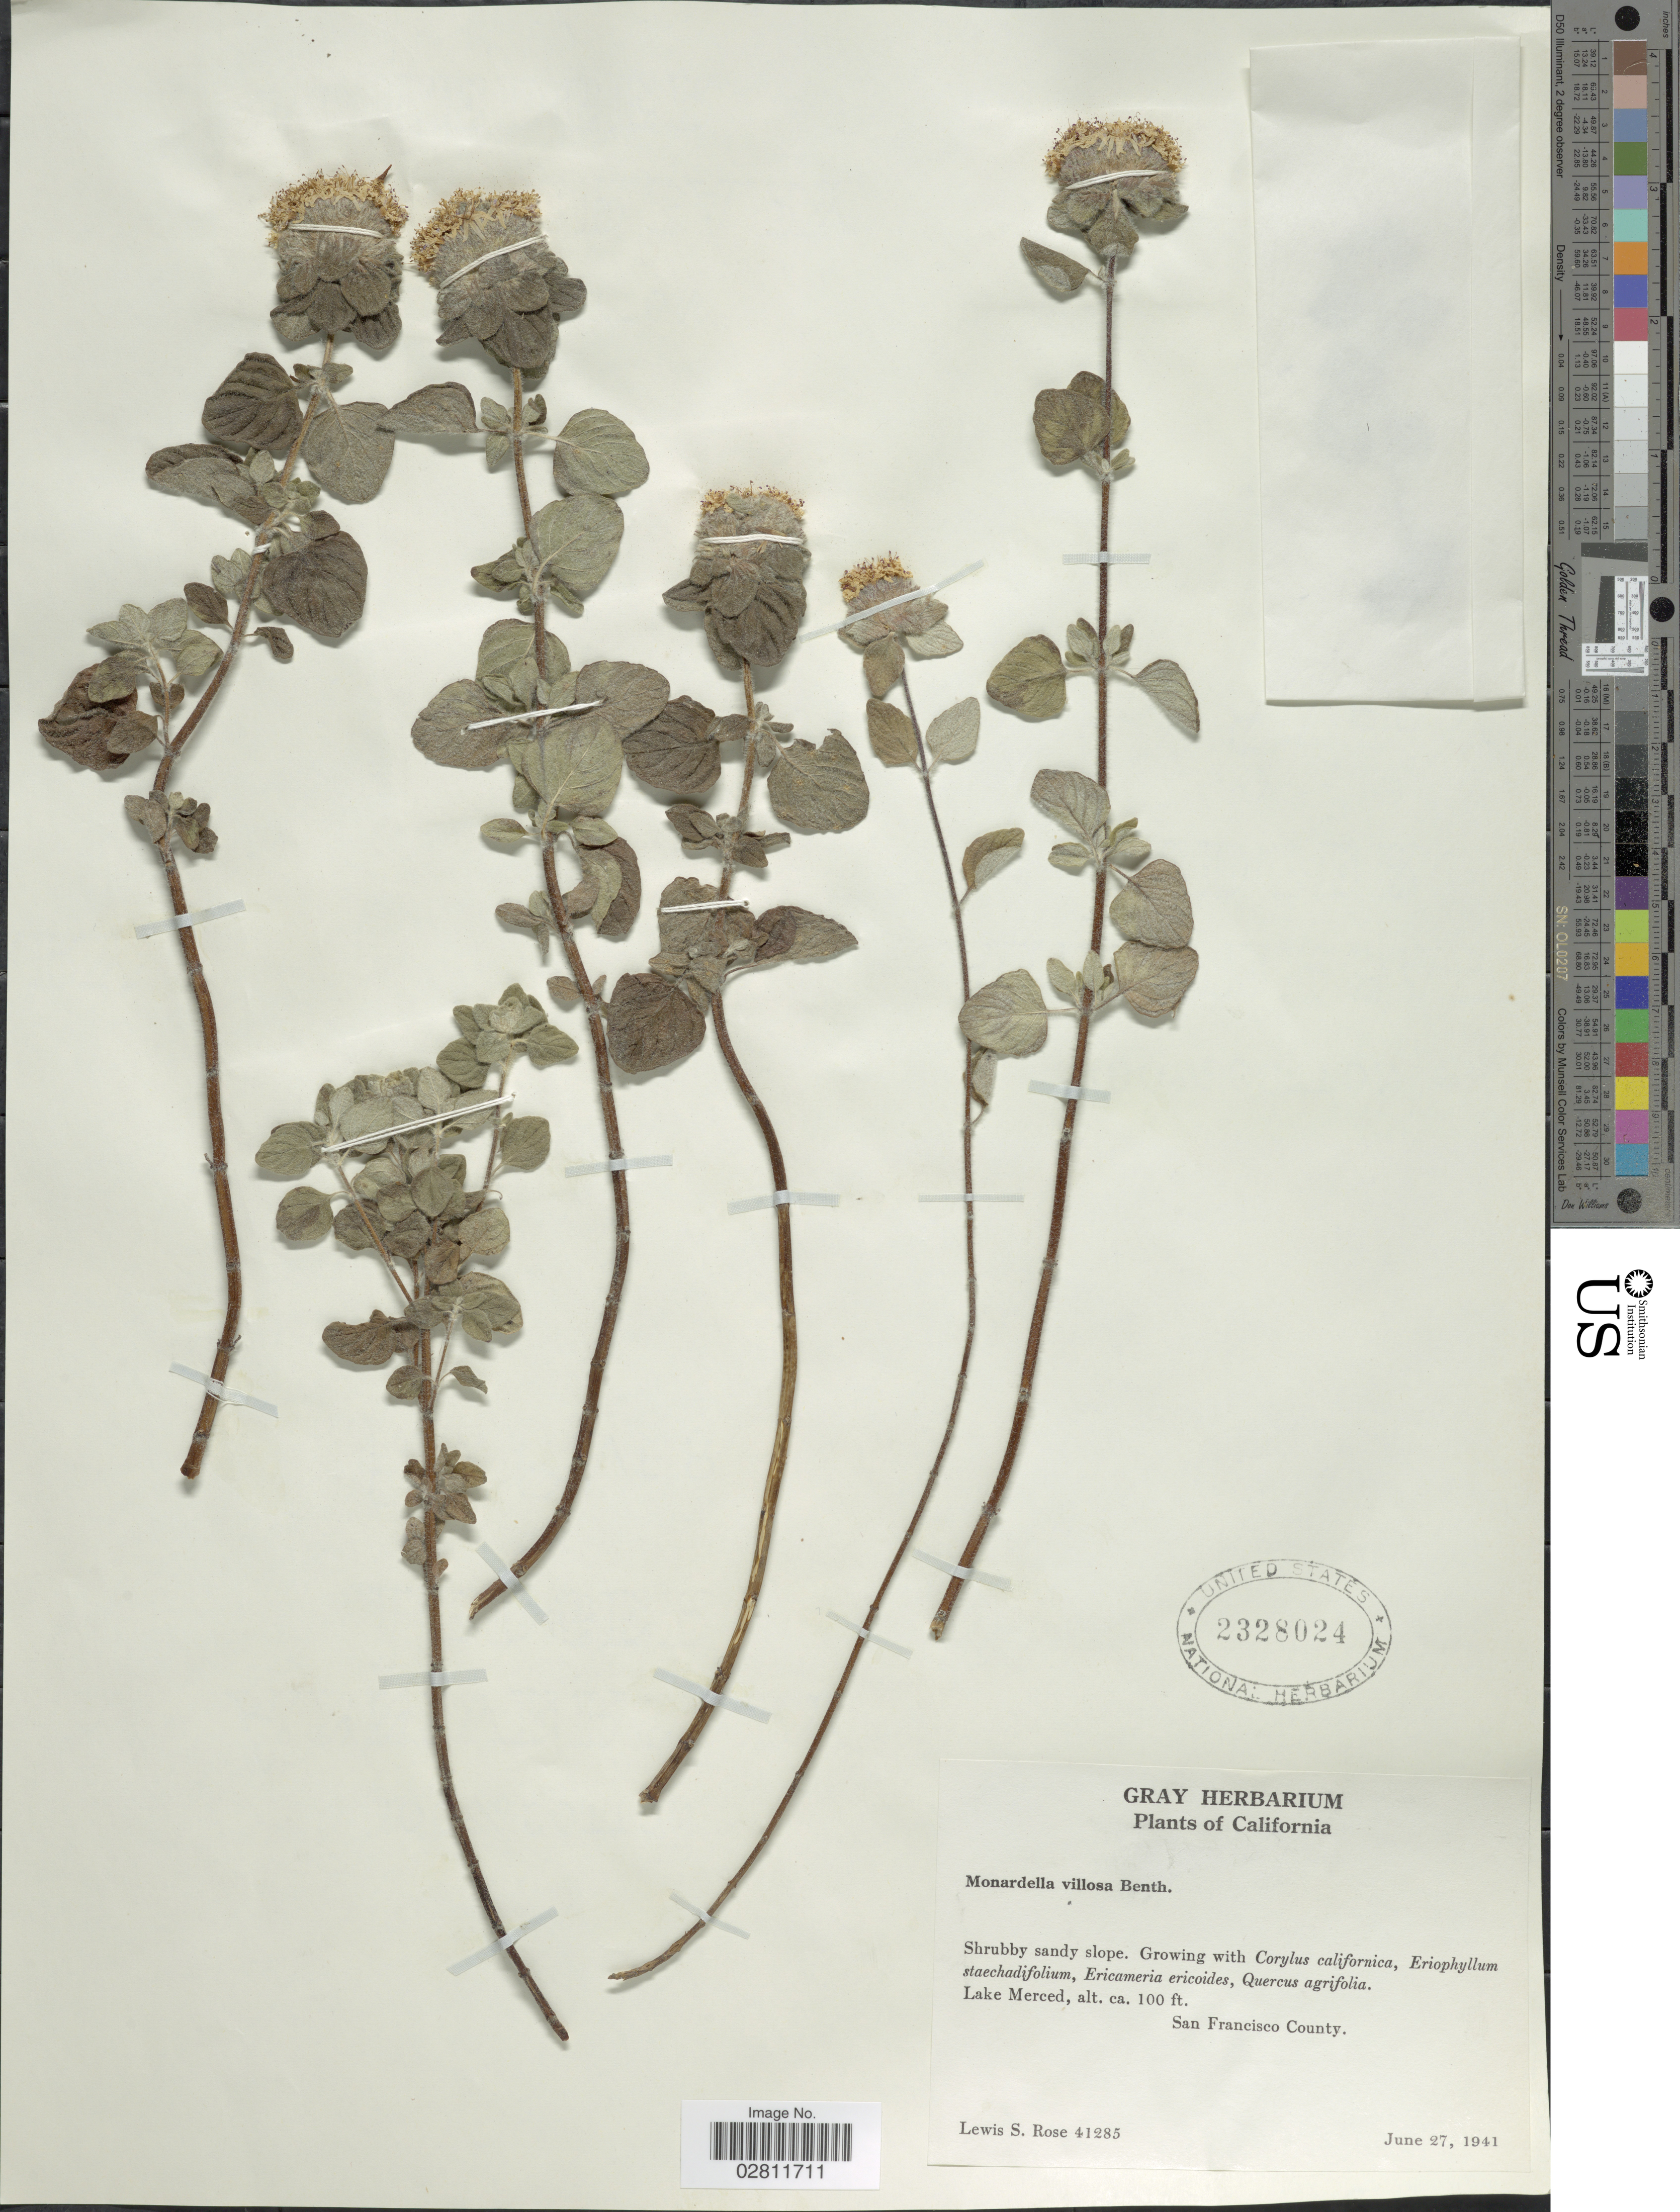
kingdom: Plantae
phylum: Tracheophyta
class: Magnoliopsida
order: Lamiales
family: Lamiaceae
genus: Monardella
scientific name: Monardella villosa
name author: Benth.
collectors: L. S. Rose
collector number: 41285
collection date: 1941-06-27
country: United States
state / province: California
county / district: San Francisco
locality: Lake Merced. San Francisco County.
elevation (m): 30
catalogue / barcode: US 2328024